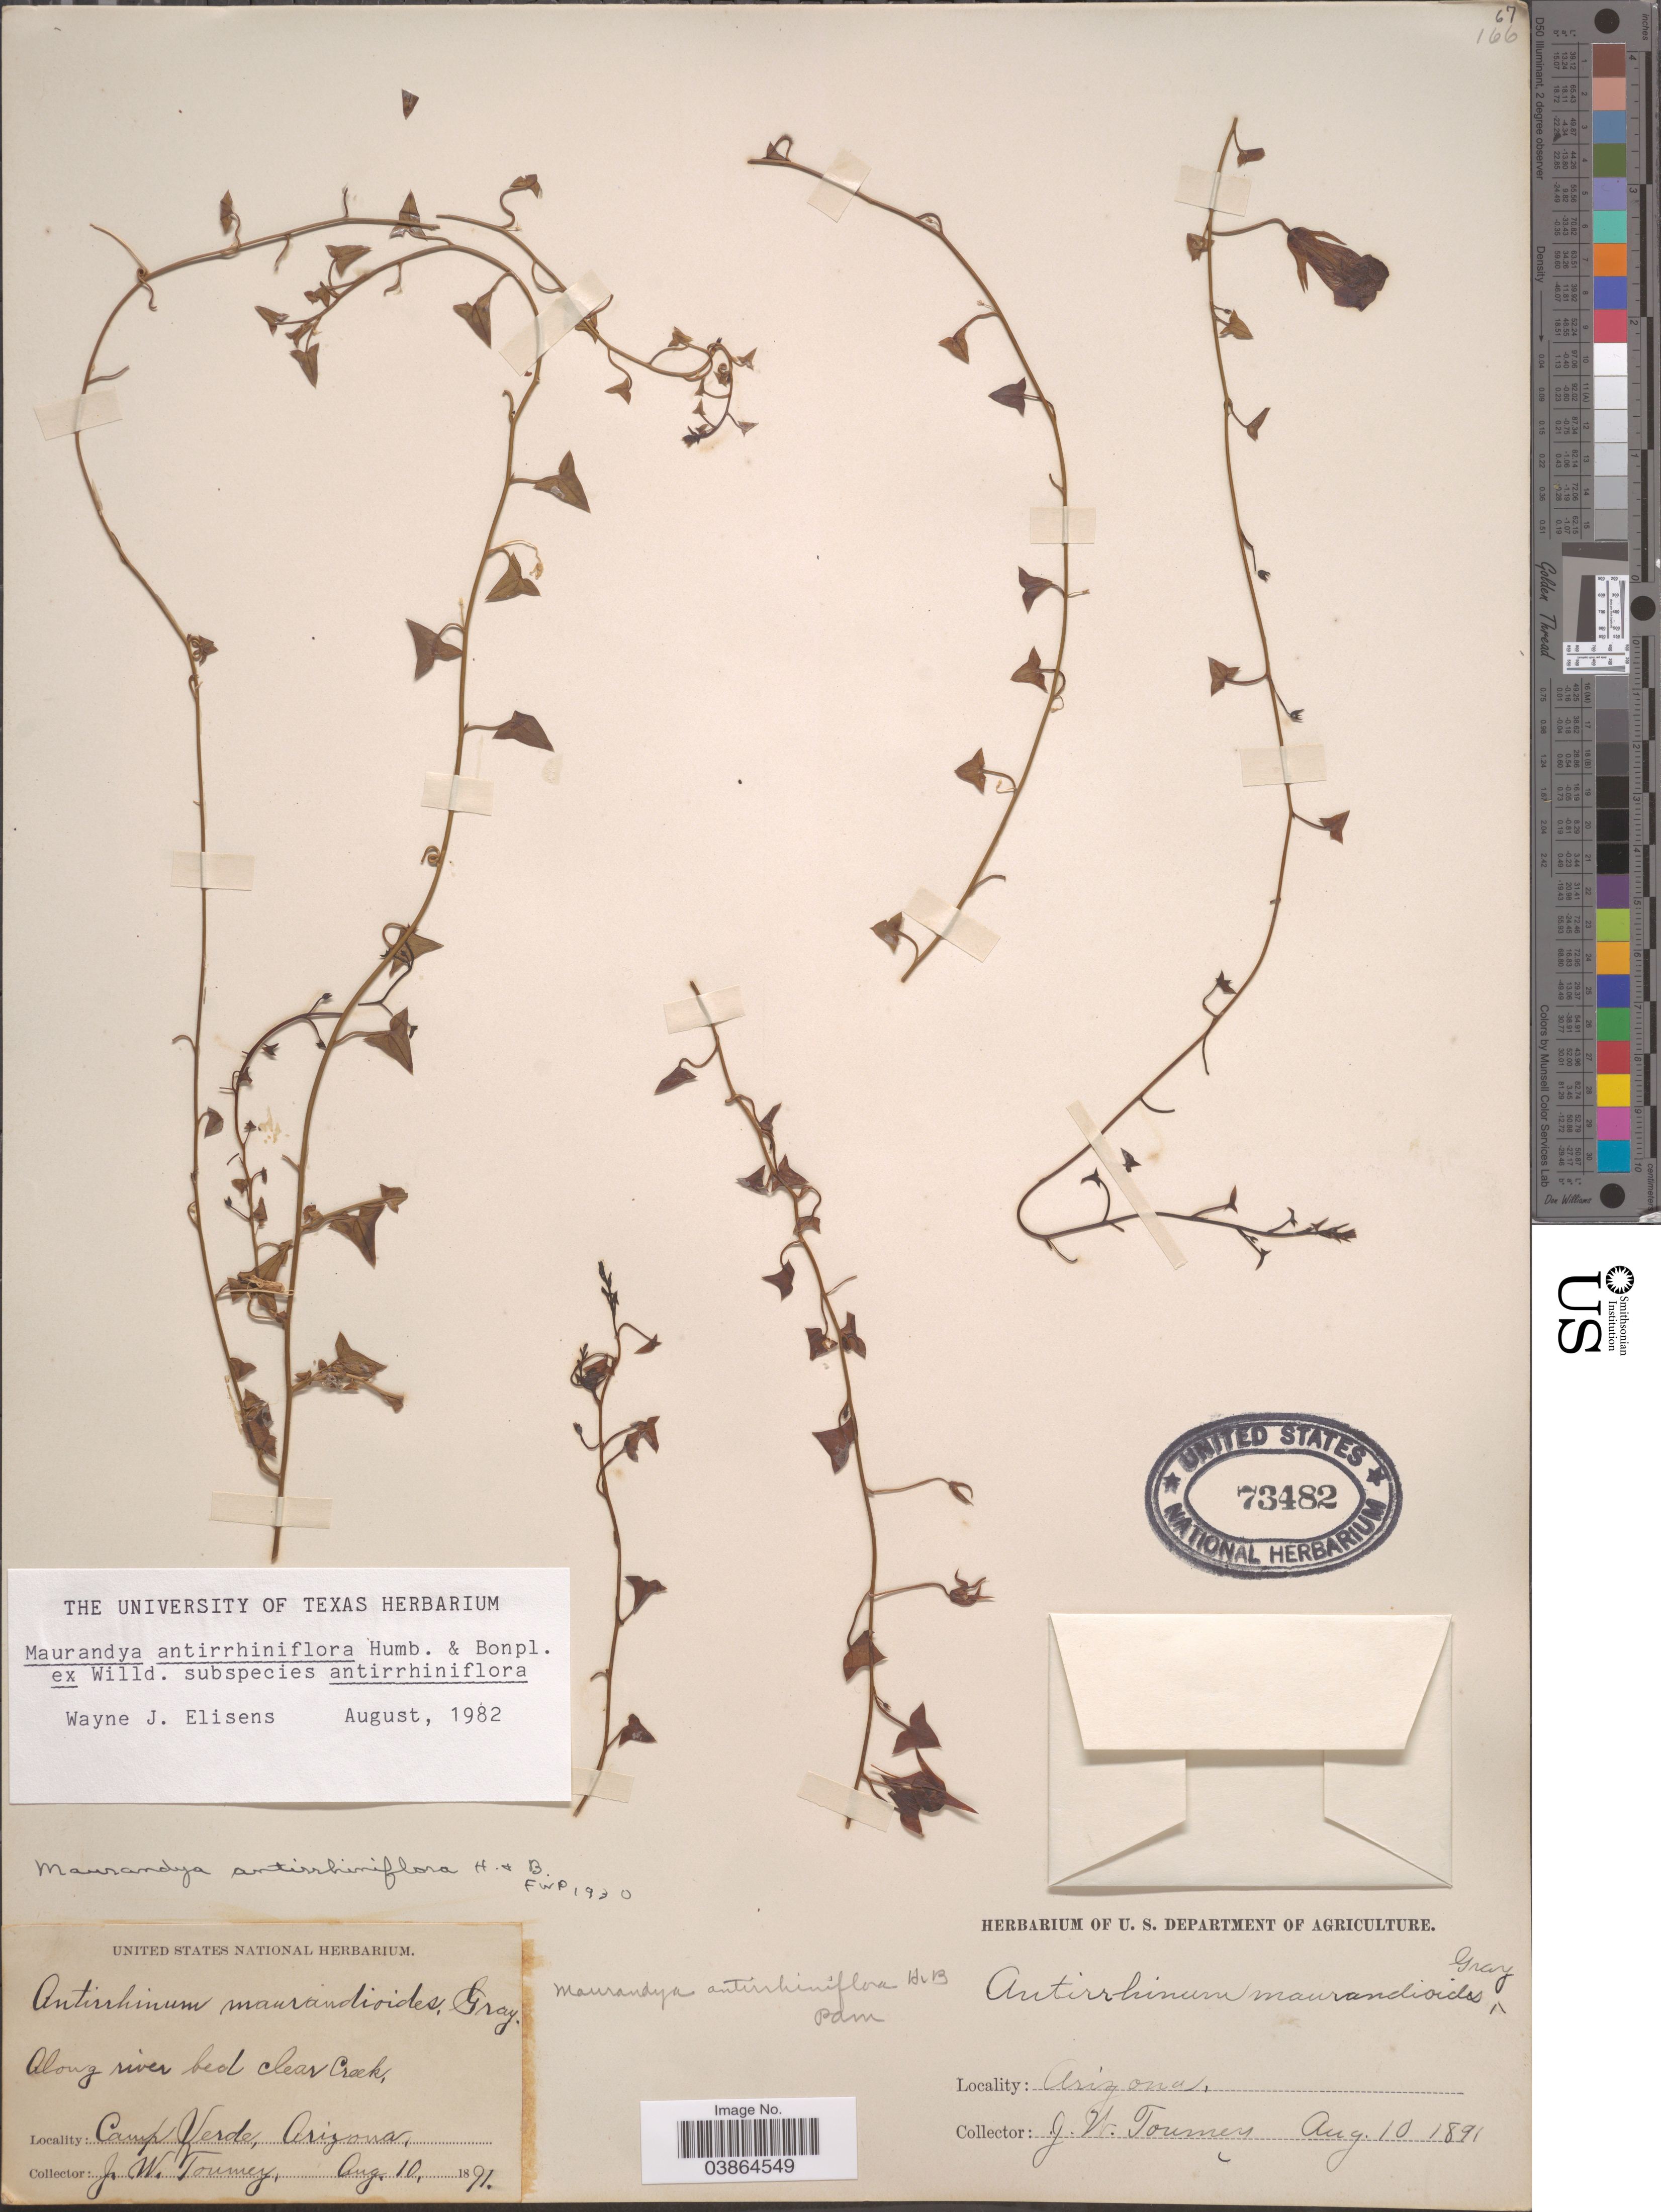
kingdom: Plantae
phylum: Tracheophyta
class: Magnoliopsida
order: Lamiales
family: Plantaginaceae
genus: Maurandya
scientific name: Maurandya antirrhiniflora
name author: Humb. & Bonpl. ex Willd.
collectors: J. W. Toumey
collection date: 1891-08-10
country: United States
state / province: Arizona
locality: Along river bed clear Creek. Camp Verde.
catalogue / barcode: US 73482